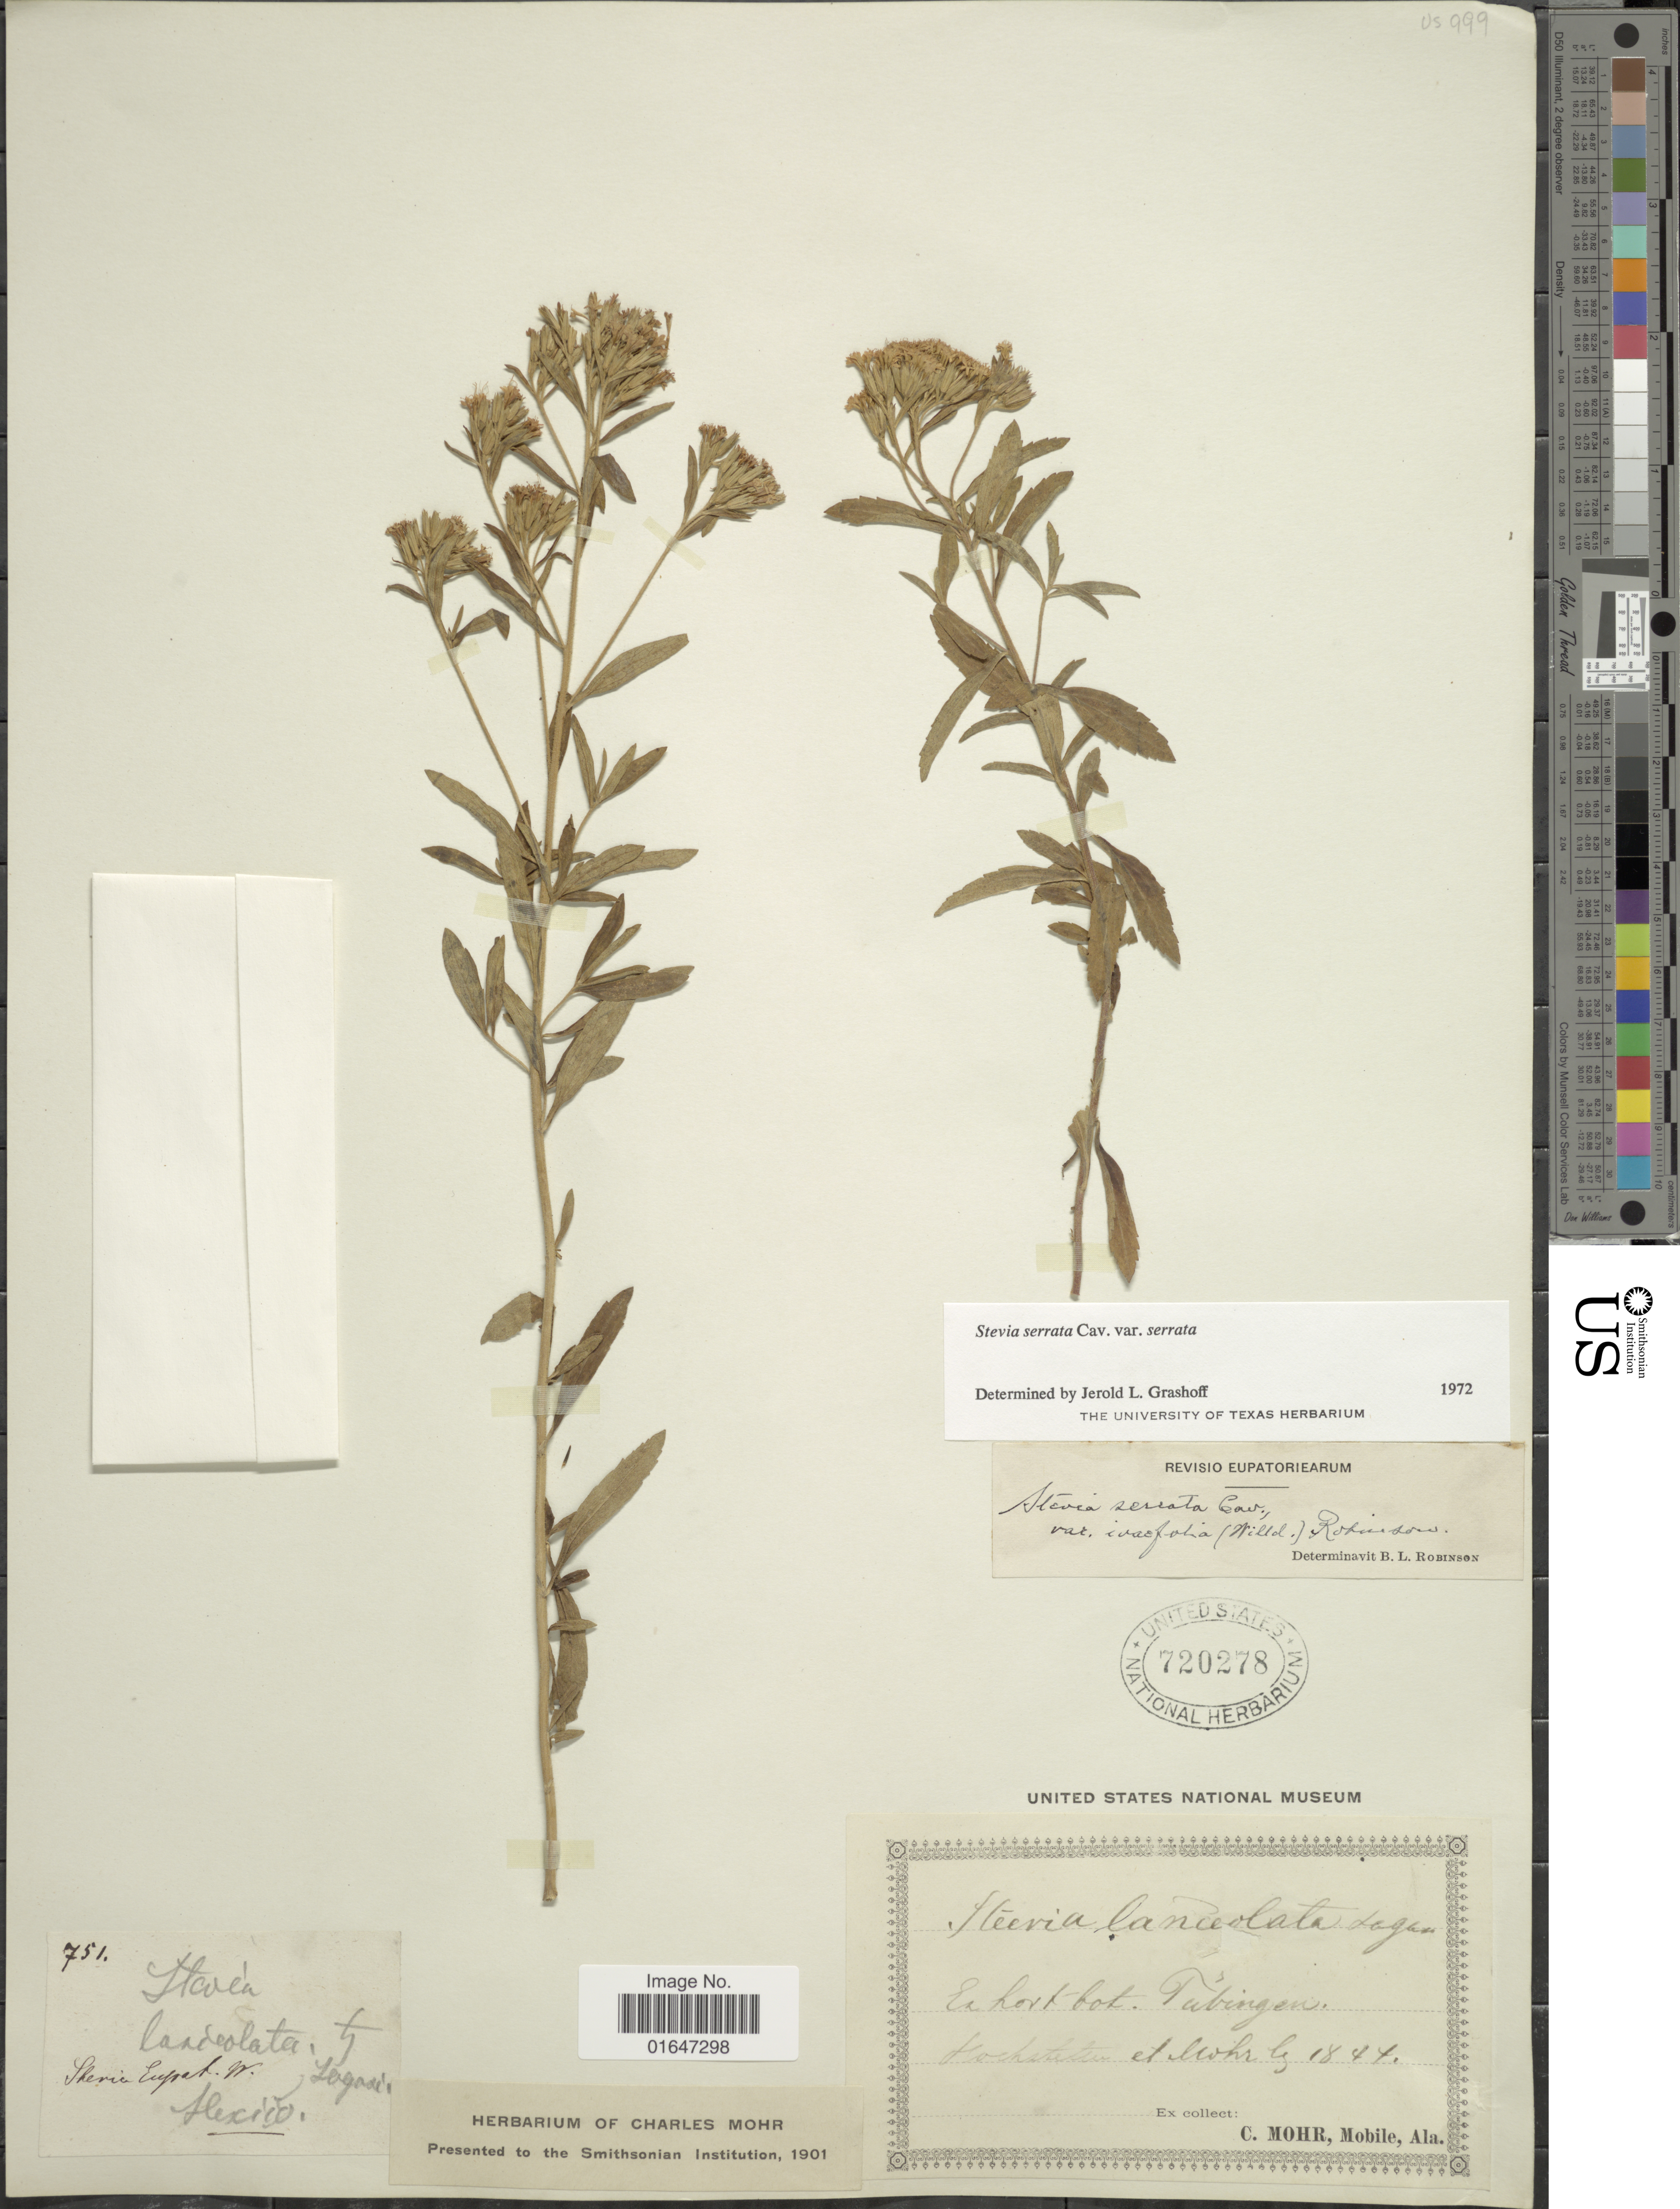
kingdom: Plantae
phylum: Tracheophyta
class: Magnoliopsida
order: Asterales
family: Asteraceae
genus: Stevia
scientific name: Stevia serrata var. serrata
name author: Cav.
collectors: -. Hochstetter & C. Mohr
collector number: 751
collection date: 1844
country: Mexico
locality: Ex hort bot. Tubingen [second label, Mexico]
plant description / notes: Sheet appears to be mounted with 2 different elements, with 2 different labels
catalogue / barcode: US 720278